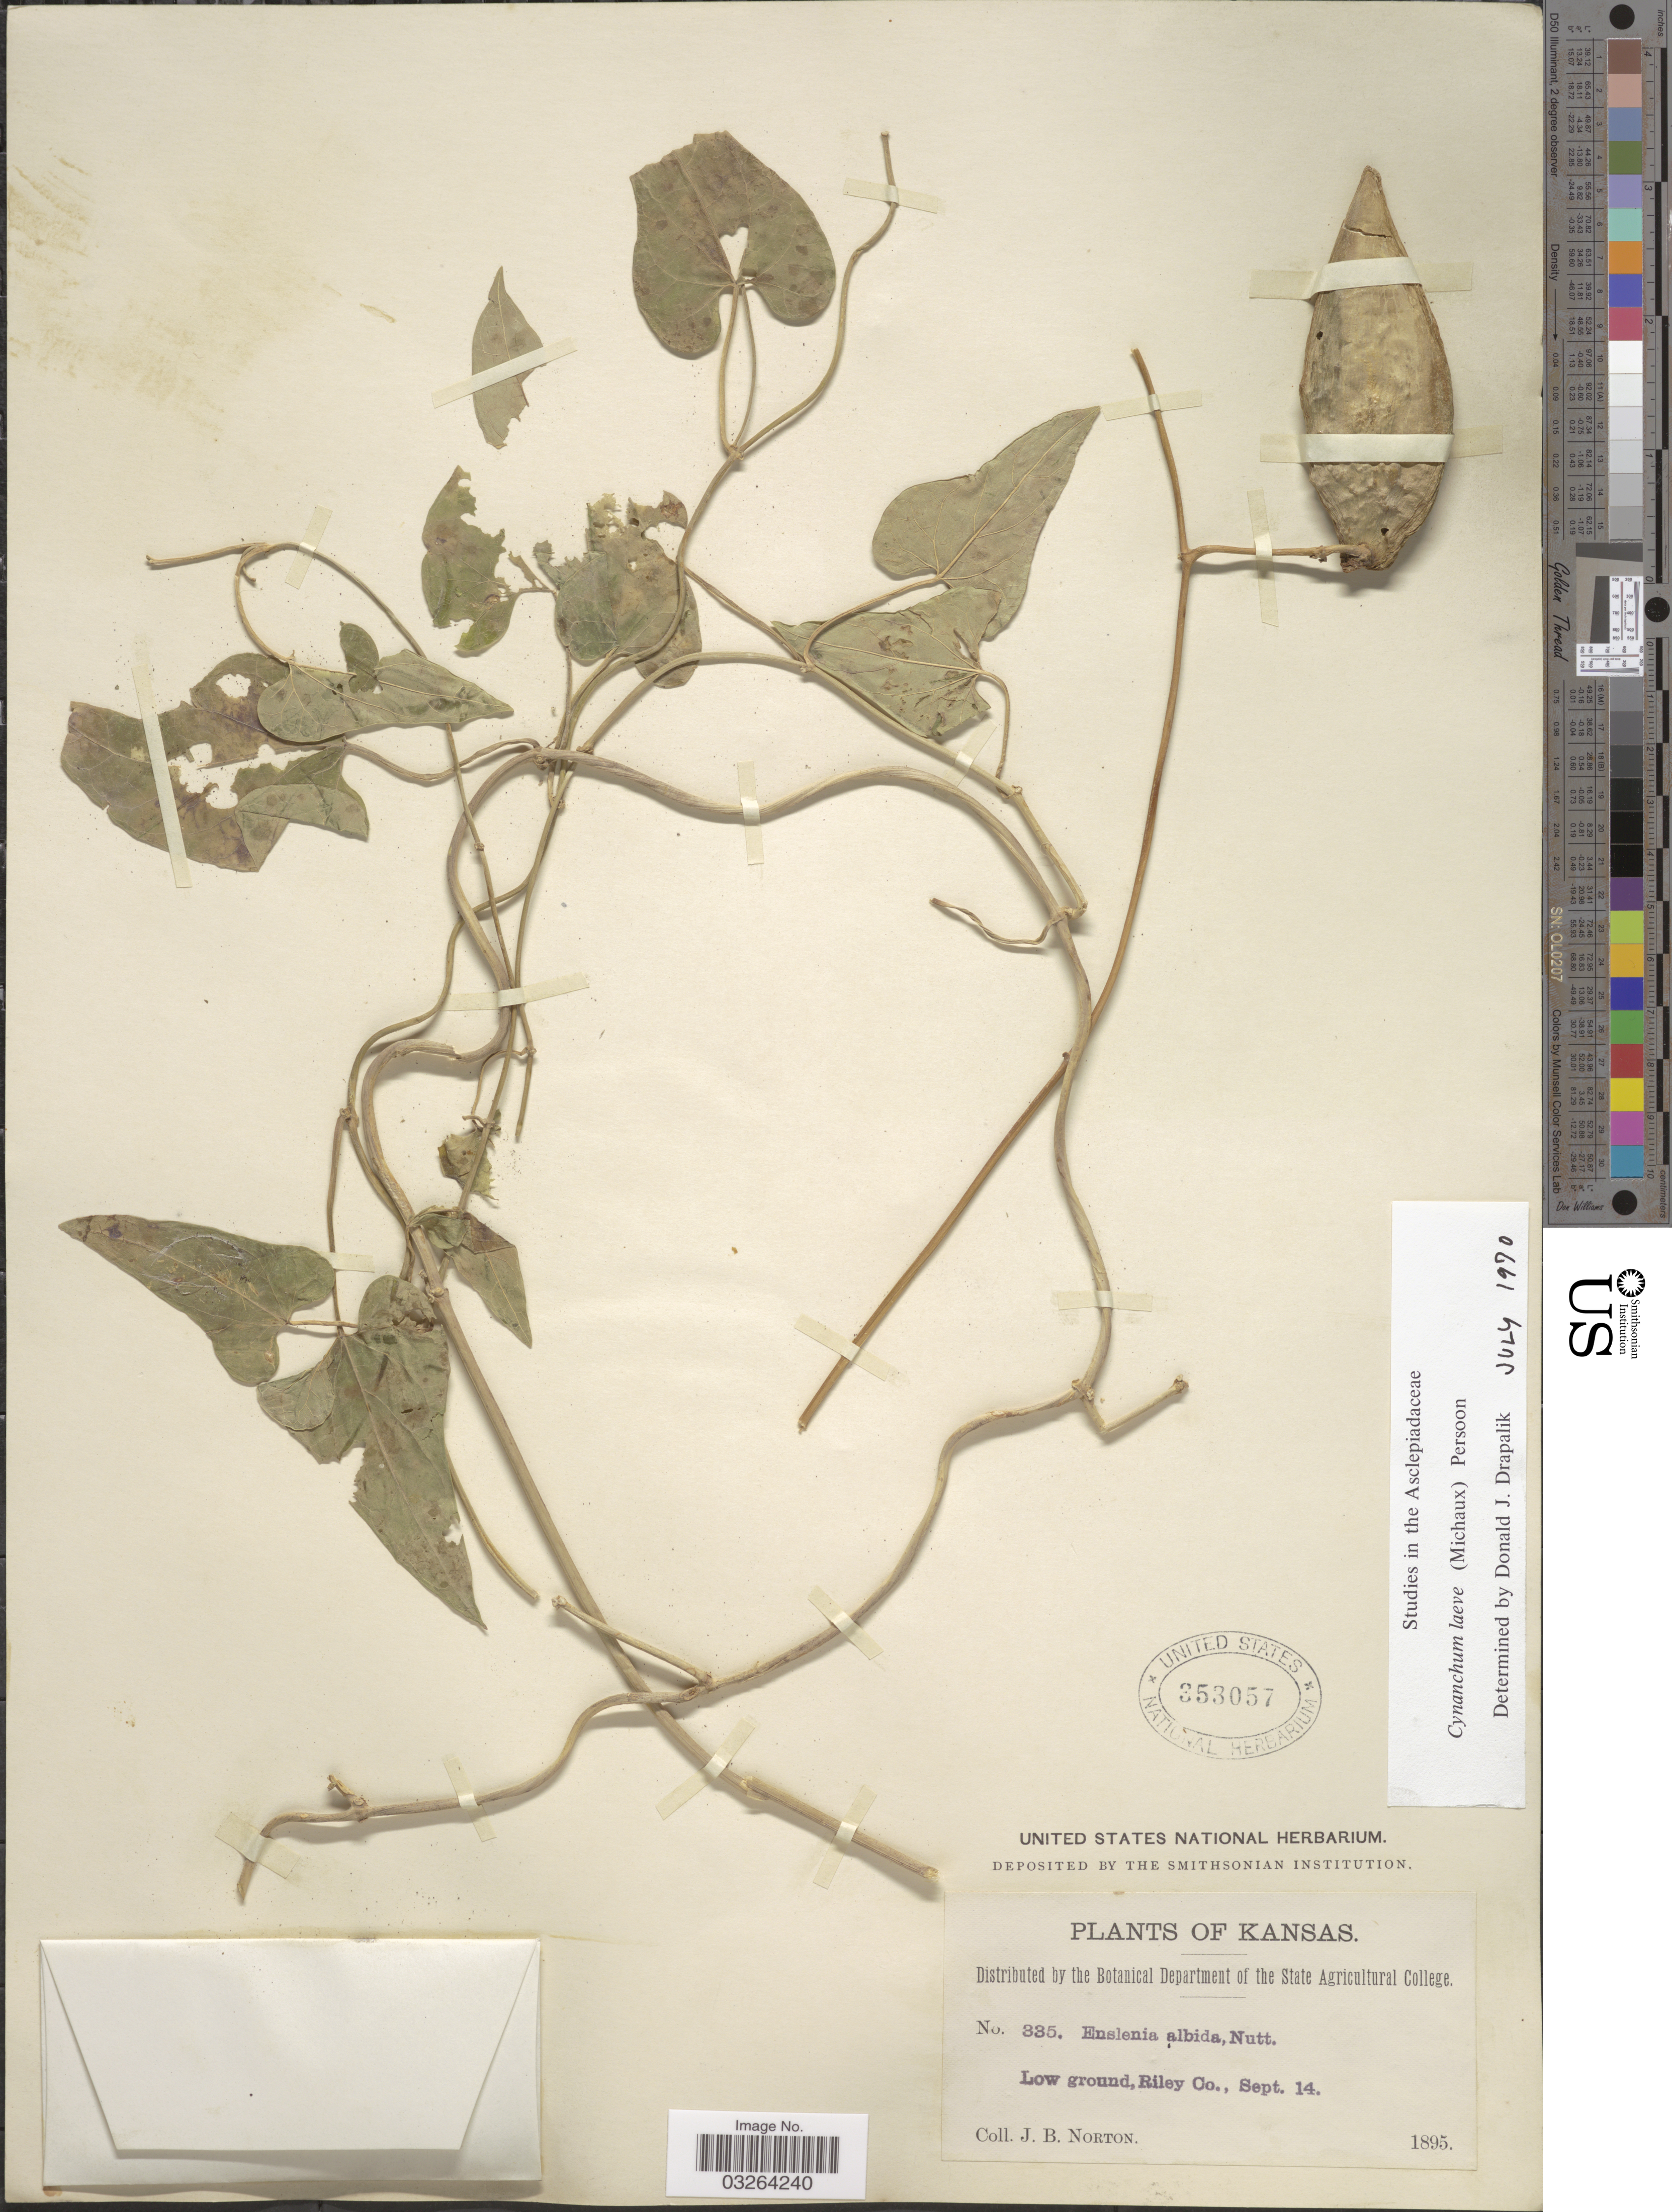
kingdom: Plantae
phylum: Tracheophyta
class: Magnoliopsida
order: Gentianales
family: Apocynaceae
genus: Cynanchum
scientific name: Cynanchum laeve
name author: (Michx.) Pers.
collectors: J. B. Norton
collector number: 335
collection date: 1895-09-14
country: United States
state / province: Kansas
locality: Riley Co.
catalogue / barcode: US 353057